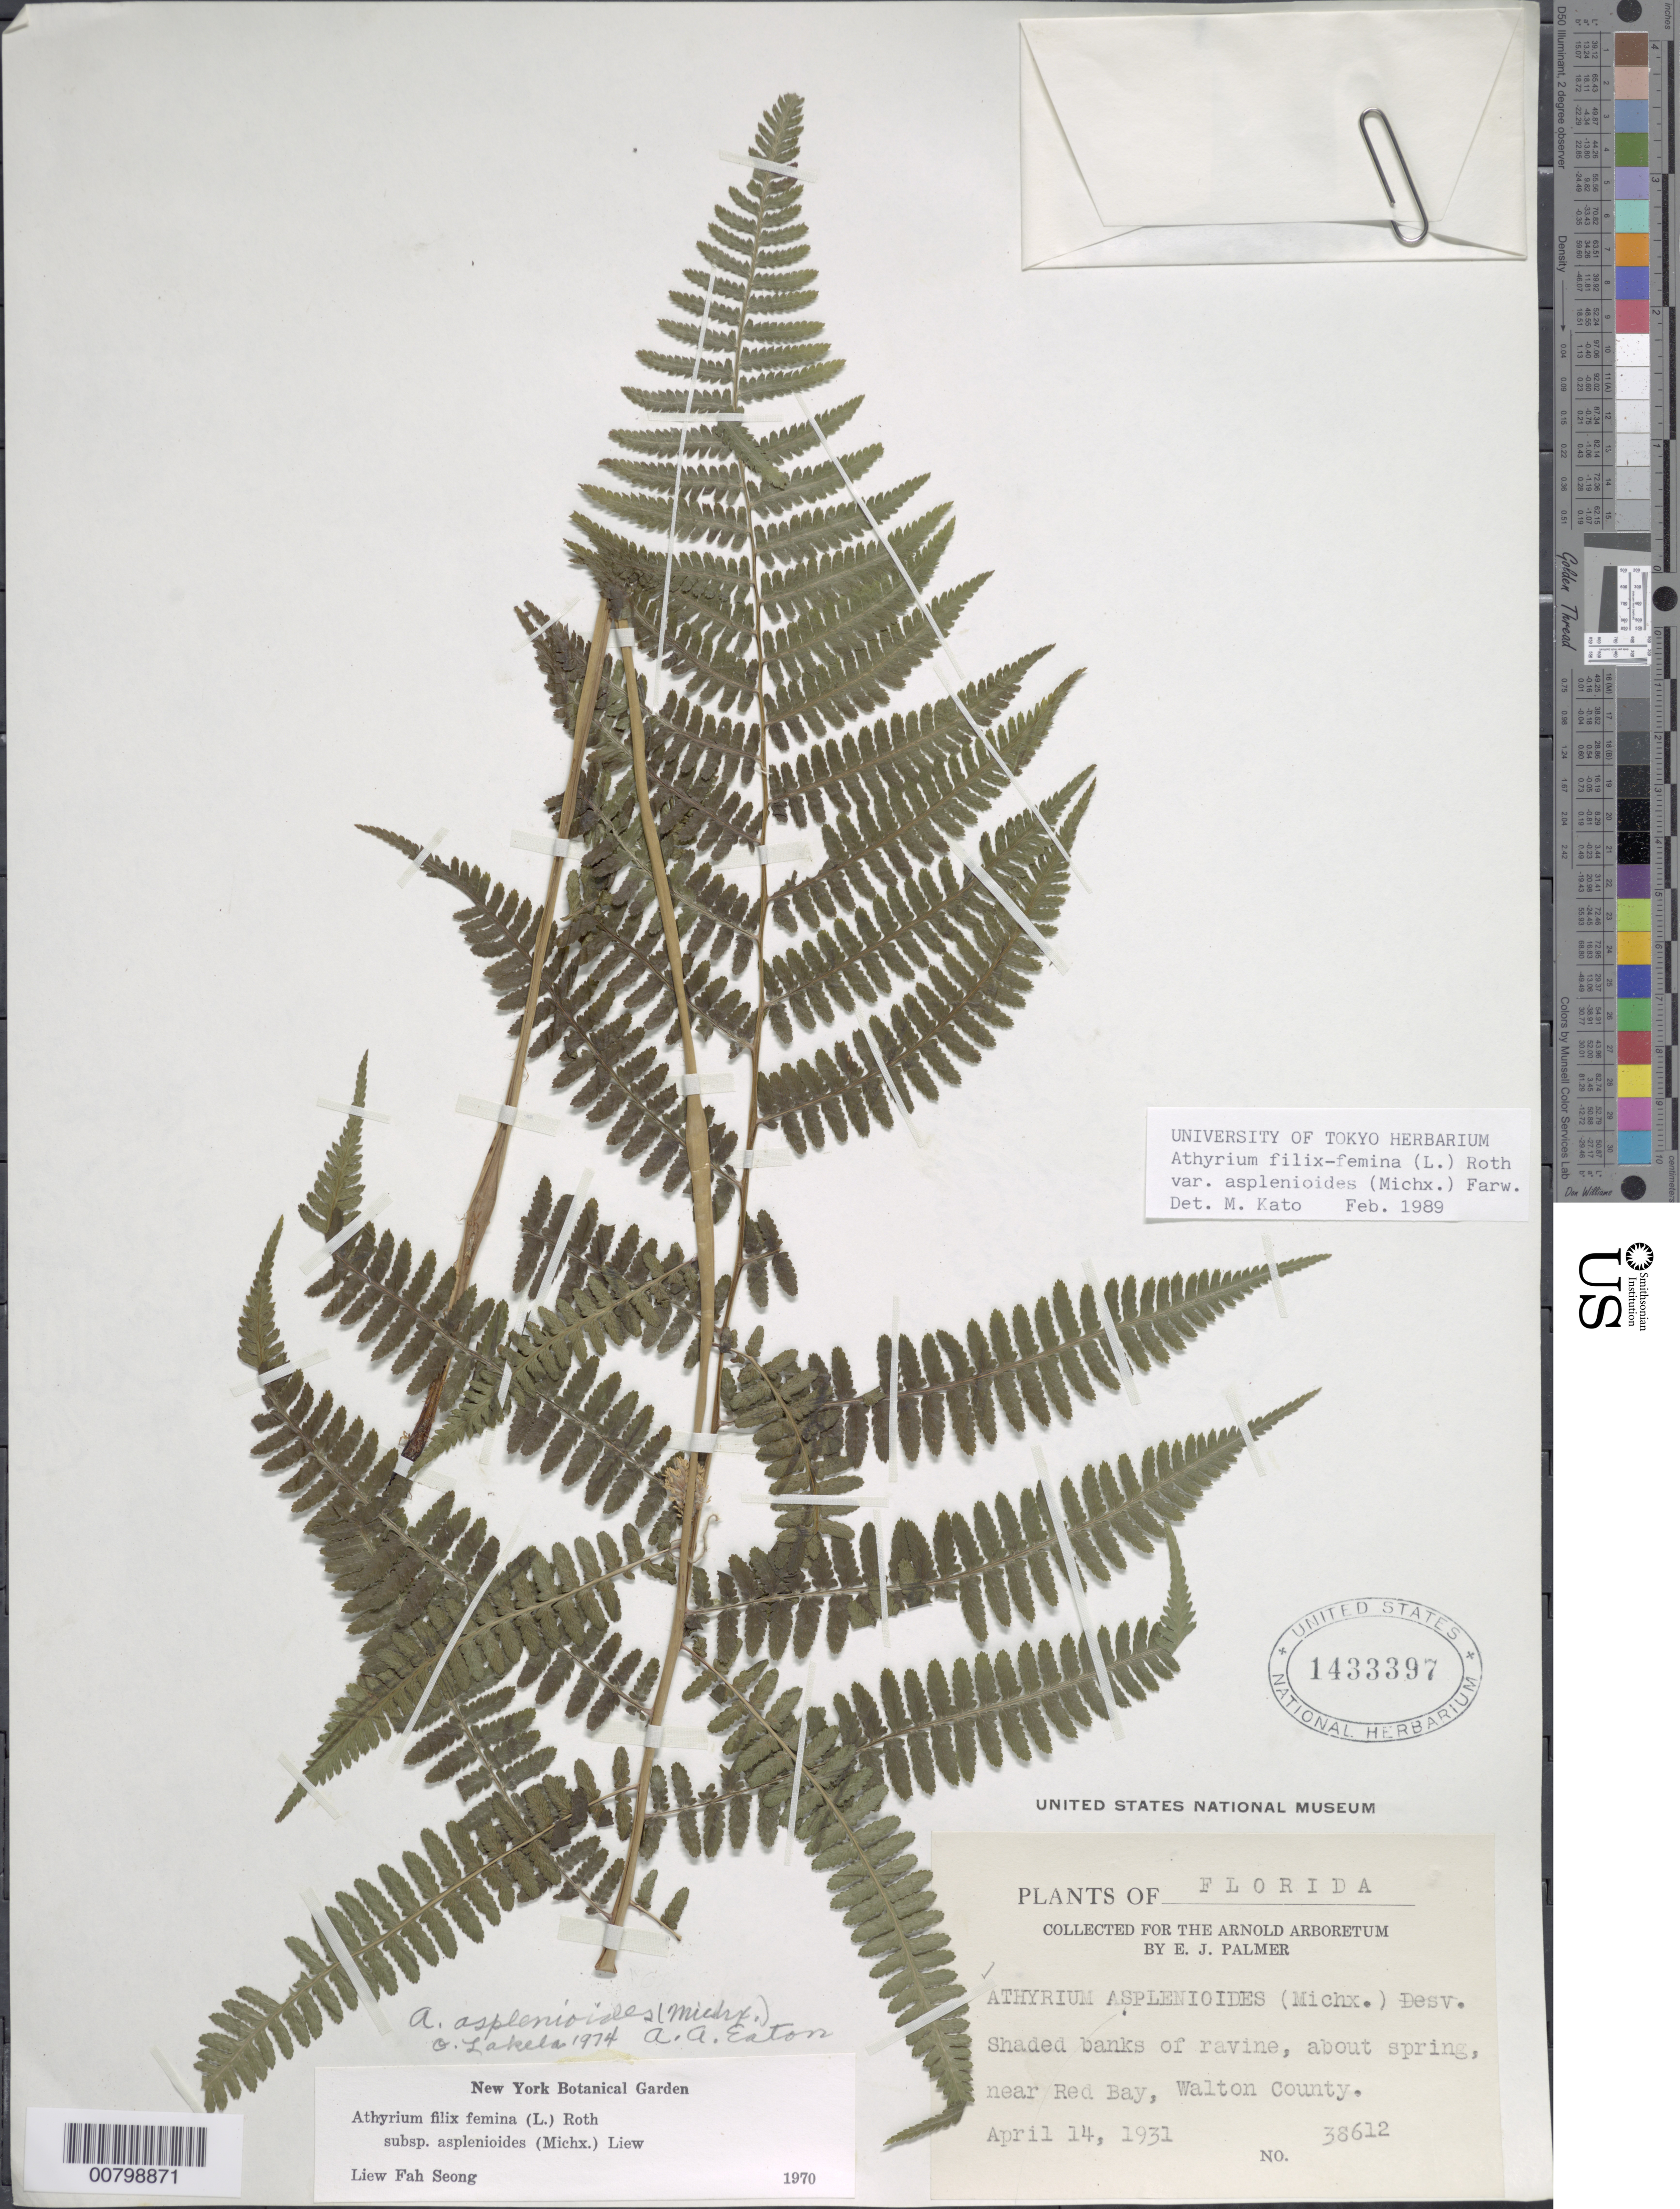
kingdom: Plantae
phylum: Tracheophyta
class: Polypodiopsida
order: Polypodiales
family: Athyriaceae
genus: Athyrium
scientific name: Athyrium filix-femina subsp. asplenioides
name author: (Michx.) Hultén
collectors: E. J. Palmer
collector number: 38612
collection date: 1931-04-14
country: United States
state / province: Florida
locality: Near Red Bay, Walton County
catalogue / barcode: US 1433397